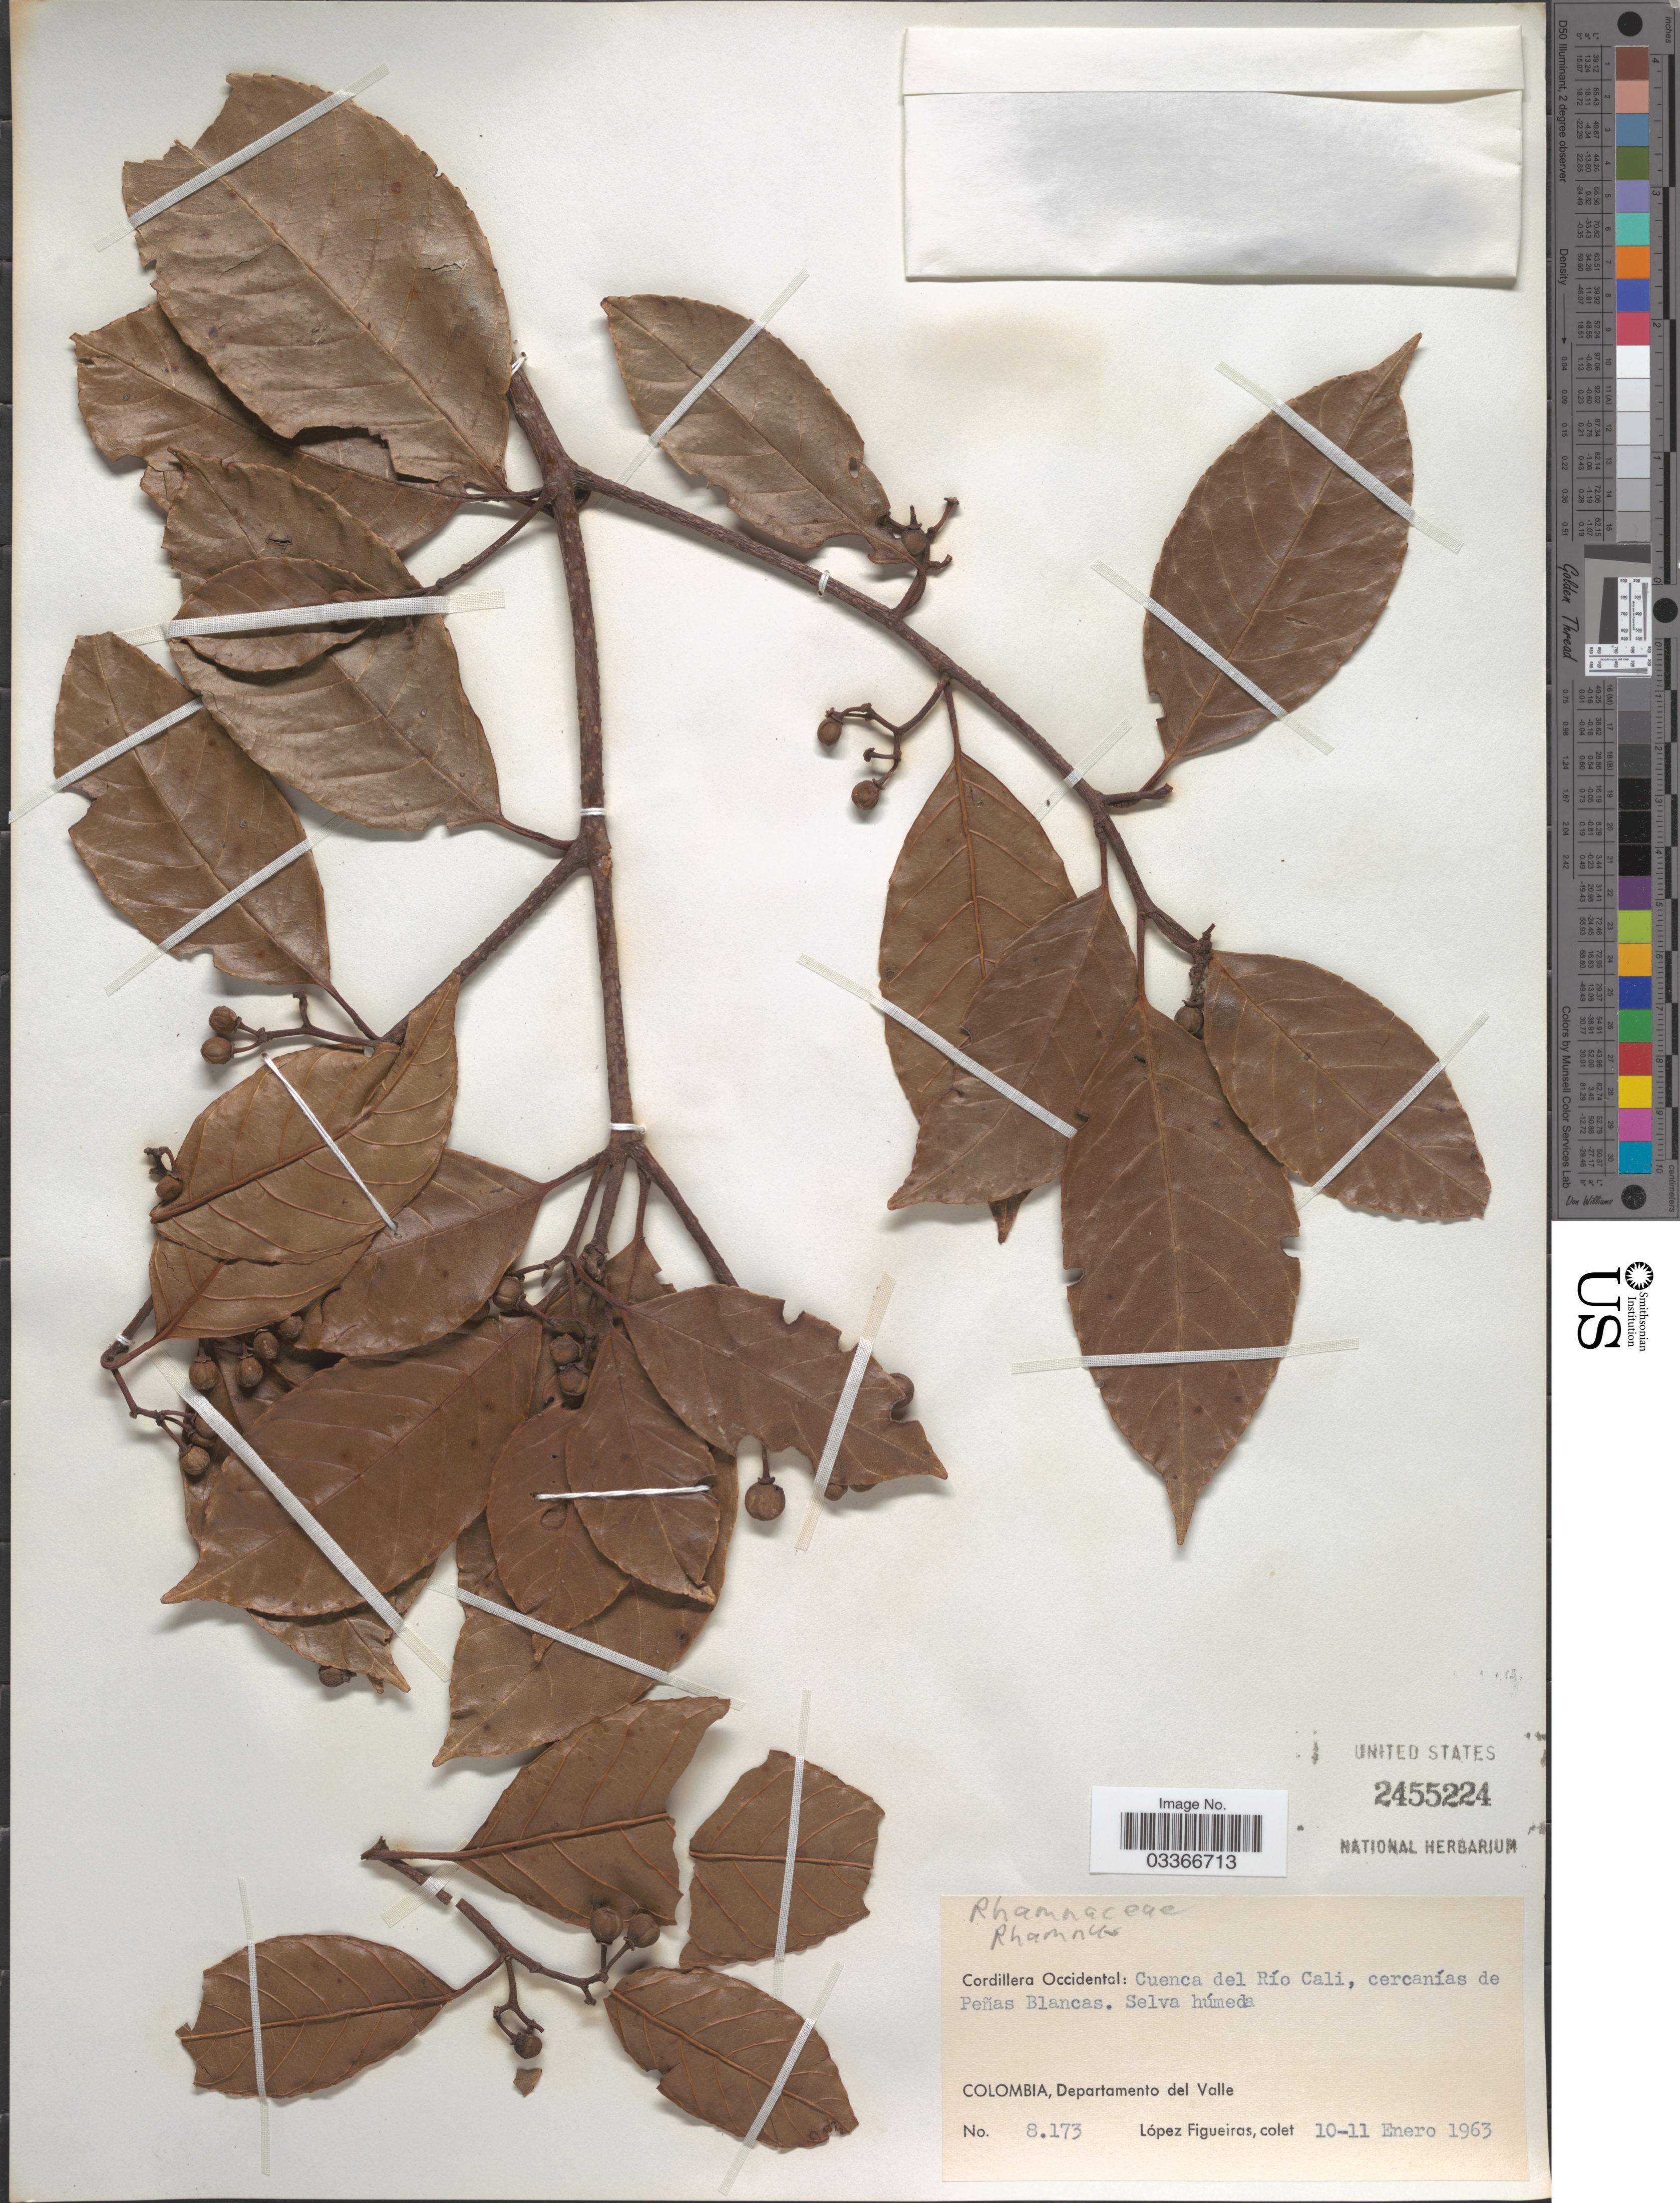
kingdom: Plantae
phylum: Tracheophyta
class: Magnoliopsida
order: Rosales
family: Rhamnaceae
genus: Rhamnus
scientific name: Rhamnus sp.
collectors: M. López Figueiras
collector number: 8173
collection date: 1963-01-10/1963-01-11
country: Colombia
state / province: Valle del Cauca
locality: Cordillera Occidental: Cuenca del Río Cali, cercanías de Peñas Blancas. Departamento del Valle.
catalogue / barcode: US 2455224